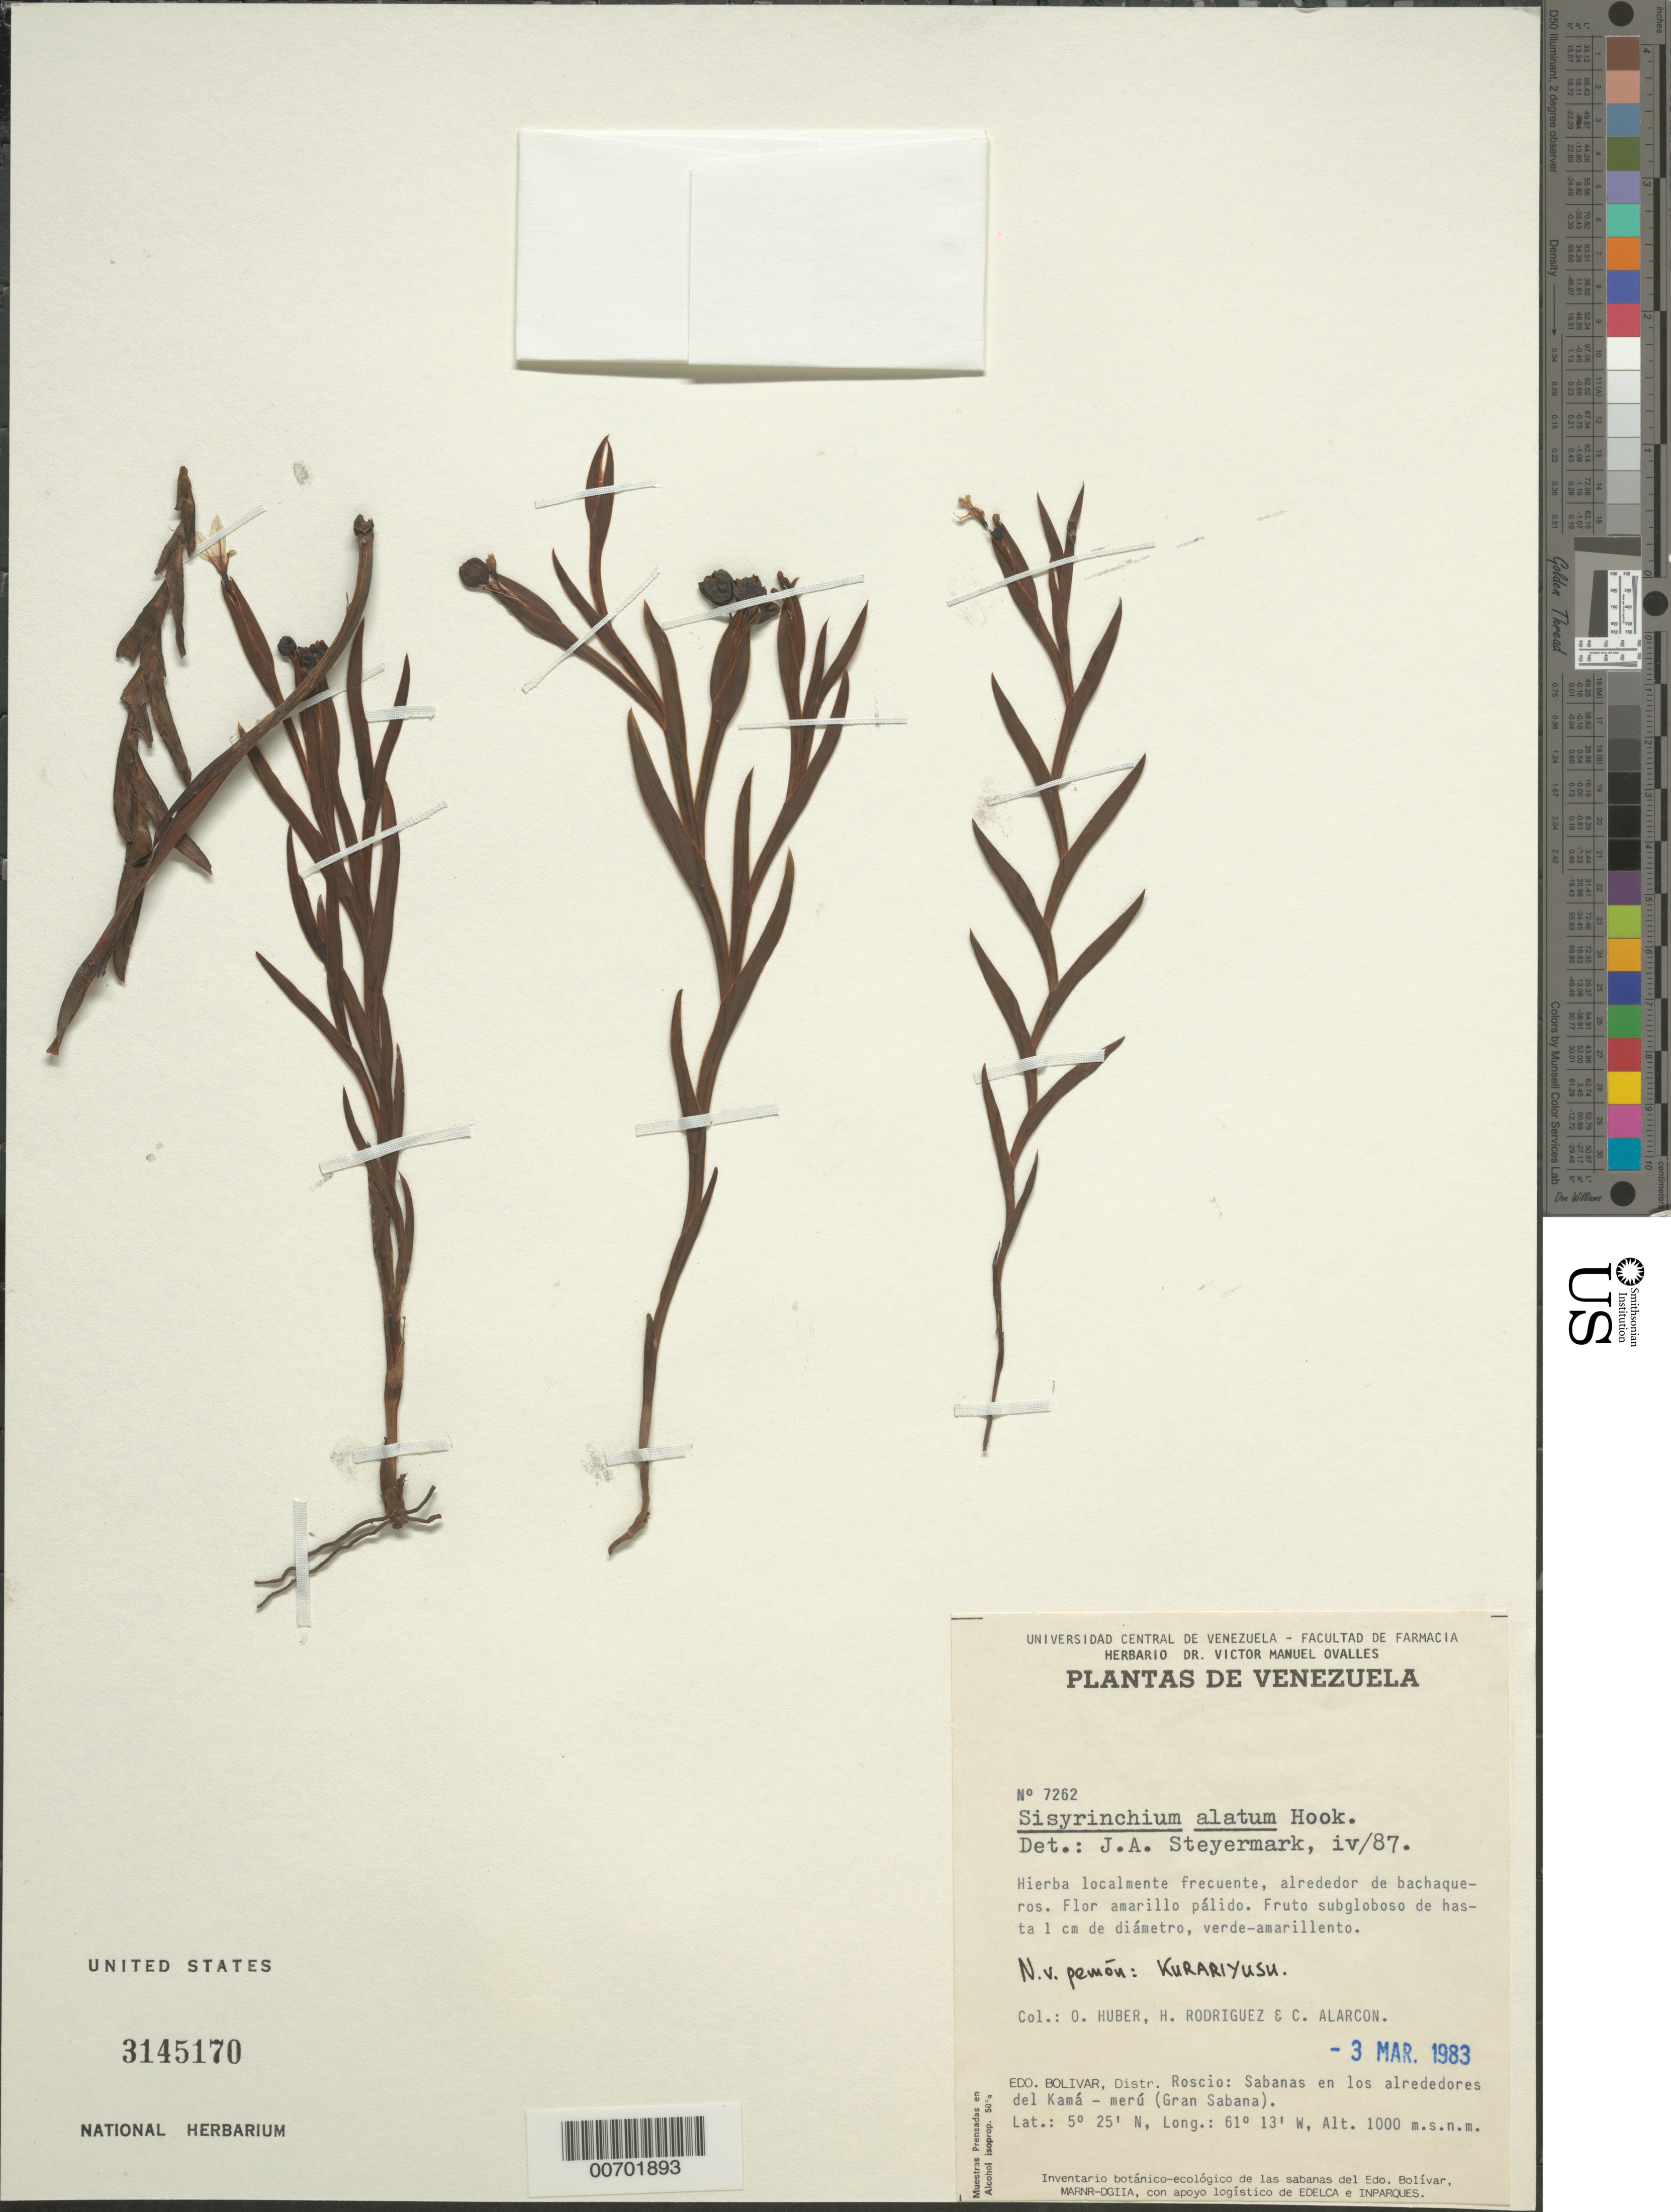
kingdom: Plantae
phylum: Tracheophyta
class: Liliopsida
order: Asparagales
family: Iridaceae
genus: Sisyrinchium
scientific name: Sisyrinchium alatum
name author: Hook.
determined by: Steyermark, Julian A., (VEN)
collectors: O. Huber, H. Rodriguez & C. Alarcon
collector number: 7262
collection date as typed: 3-Mar-83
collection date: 1983-03-03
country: Venezuela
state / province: Bolívar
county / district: Roscio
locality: Kamá-merú (Gran Sabana)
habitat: Alrededor de bachaqueros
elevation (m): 1000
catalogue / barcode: US 3145170